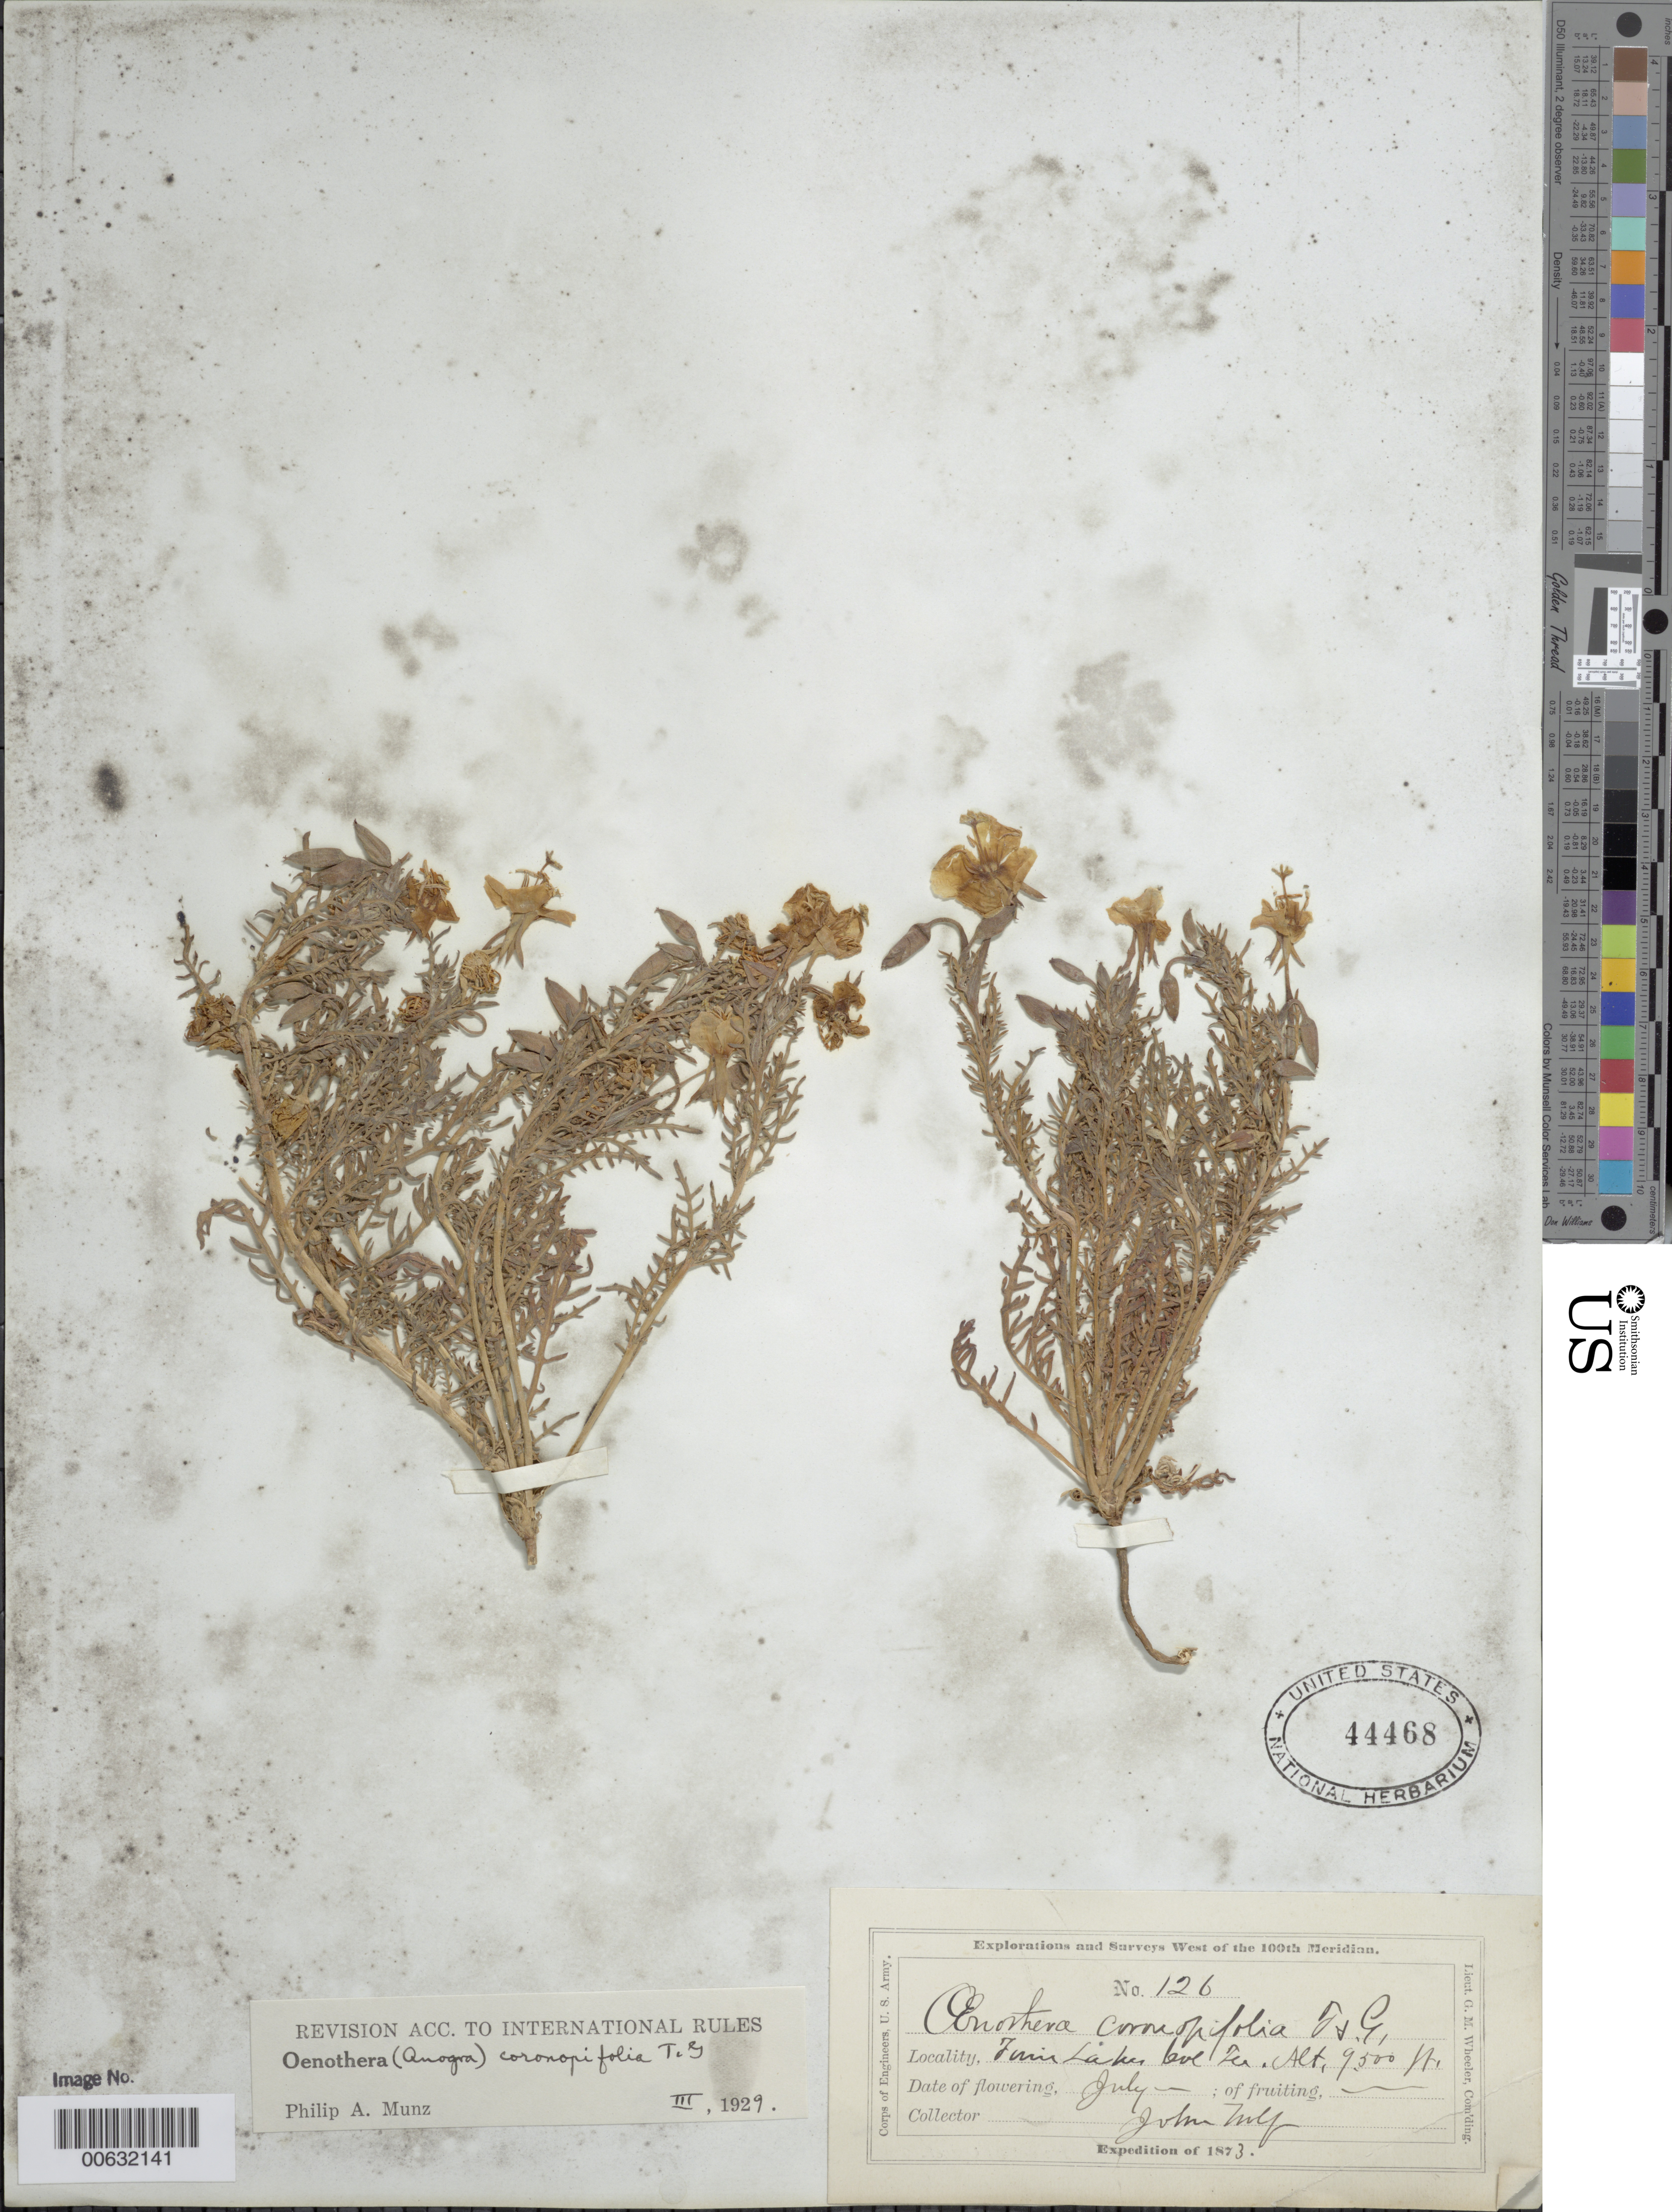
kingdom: Plantae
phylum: Tracheophyta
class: Magnoliopsida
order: Myrtales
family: Onagraceae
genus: Oenothera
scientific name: Oenothera coronopifolia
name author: Torr. & A. Gray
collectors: J. Wolfe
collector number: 126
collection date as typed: Jul 1873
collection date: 1873-07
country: United States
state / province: Colorado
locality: Twin Lakes, Colorado Territory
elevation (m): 2896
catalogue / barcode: US 44468